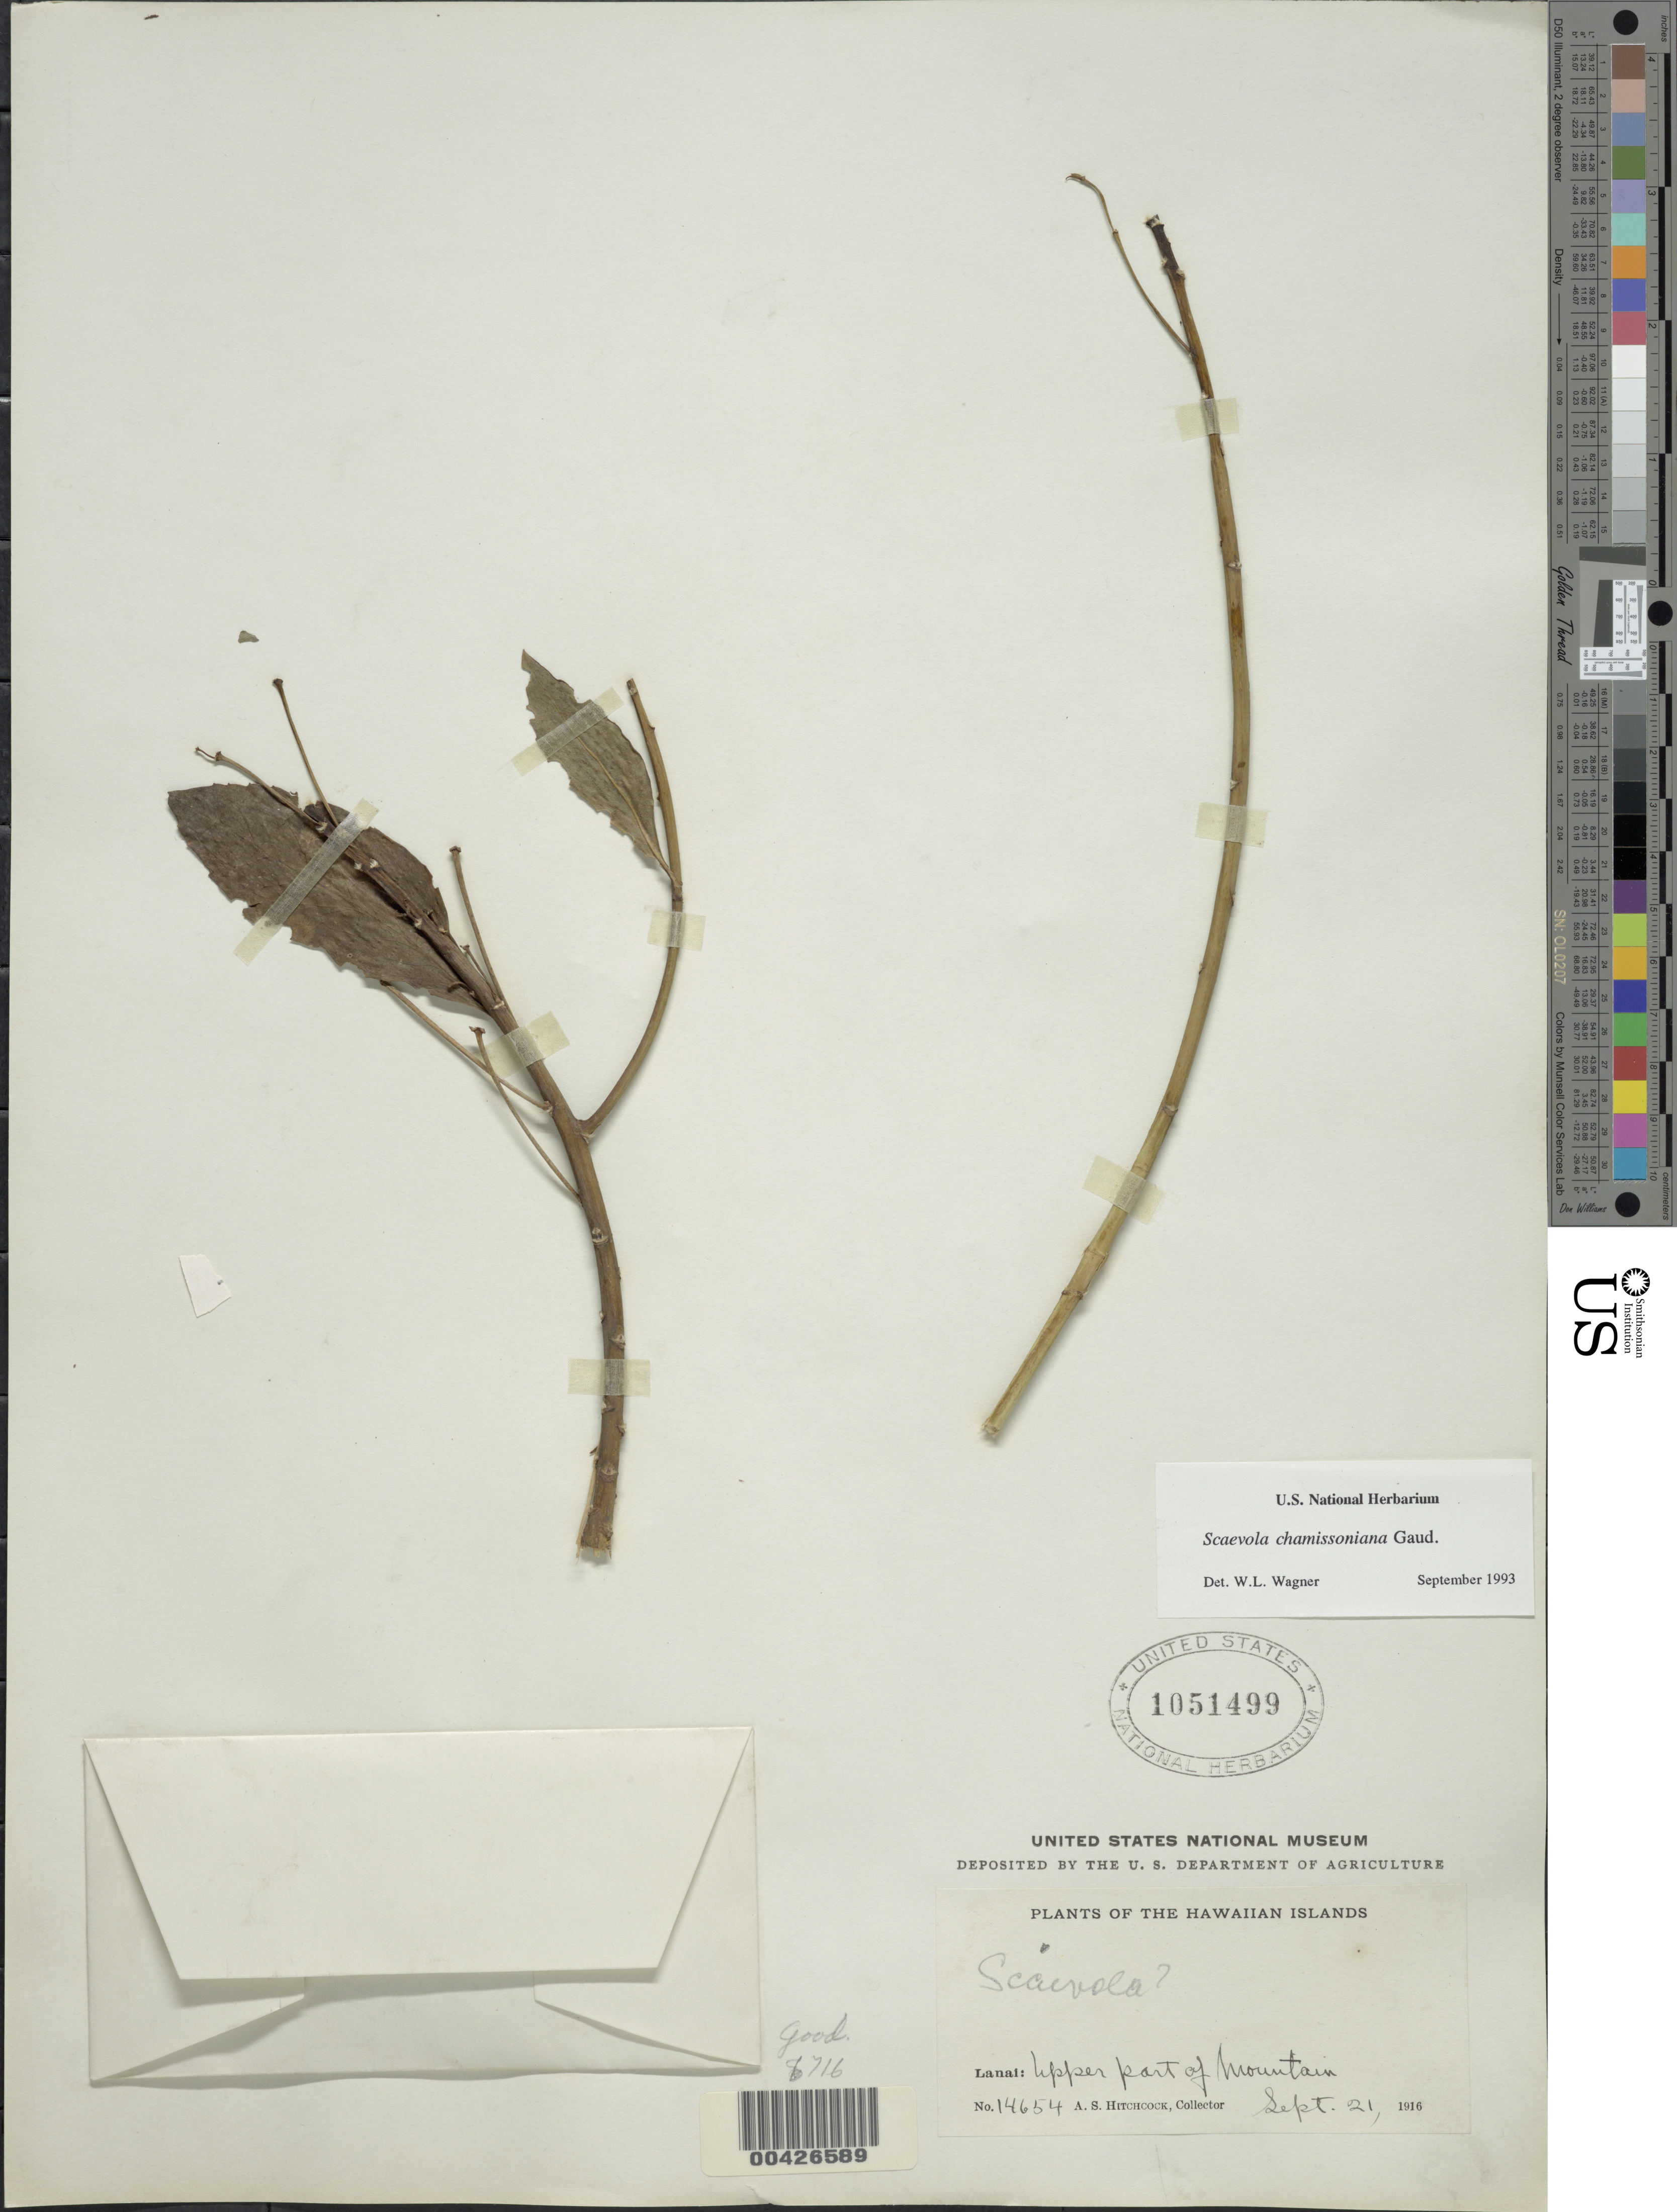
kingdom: Plantae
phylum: Tracheophyta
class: Magnoliopsida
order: Asterales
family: Goodeniaceae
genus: Scaevola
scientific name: Scaevola chamissoniana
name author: Gaudich.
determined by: Wagner, W. L., (BOT), Smithsonian Institution - National Museum of Natural History (UNITED STATES)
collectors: A. S. Hitchcock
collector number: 14654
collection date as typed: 21 Sep 1916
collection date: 1916-09-21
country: United States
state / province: Hawaii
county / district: Maui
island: Lana'i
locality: Lanai: Upper part of mountain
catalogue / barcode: US 1051499